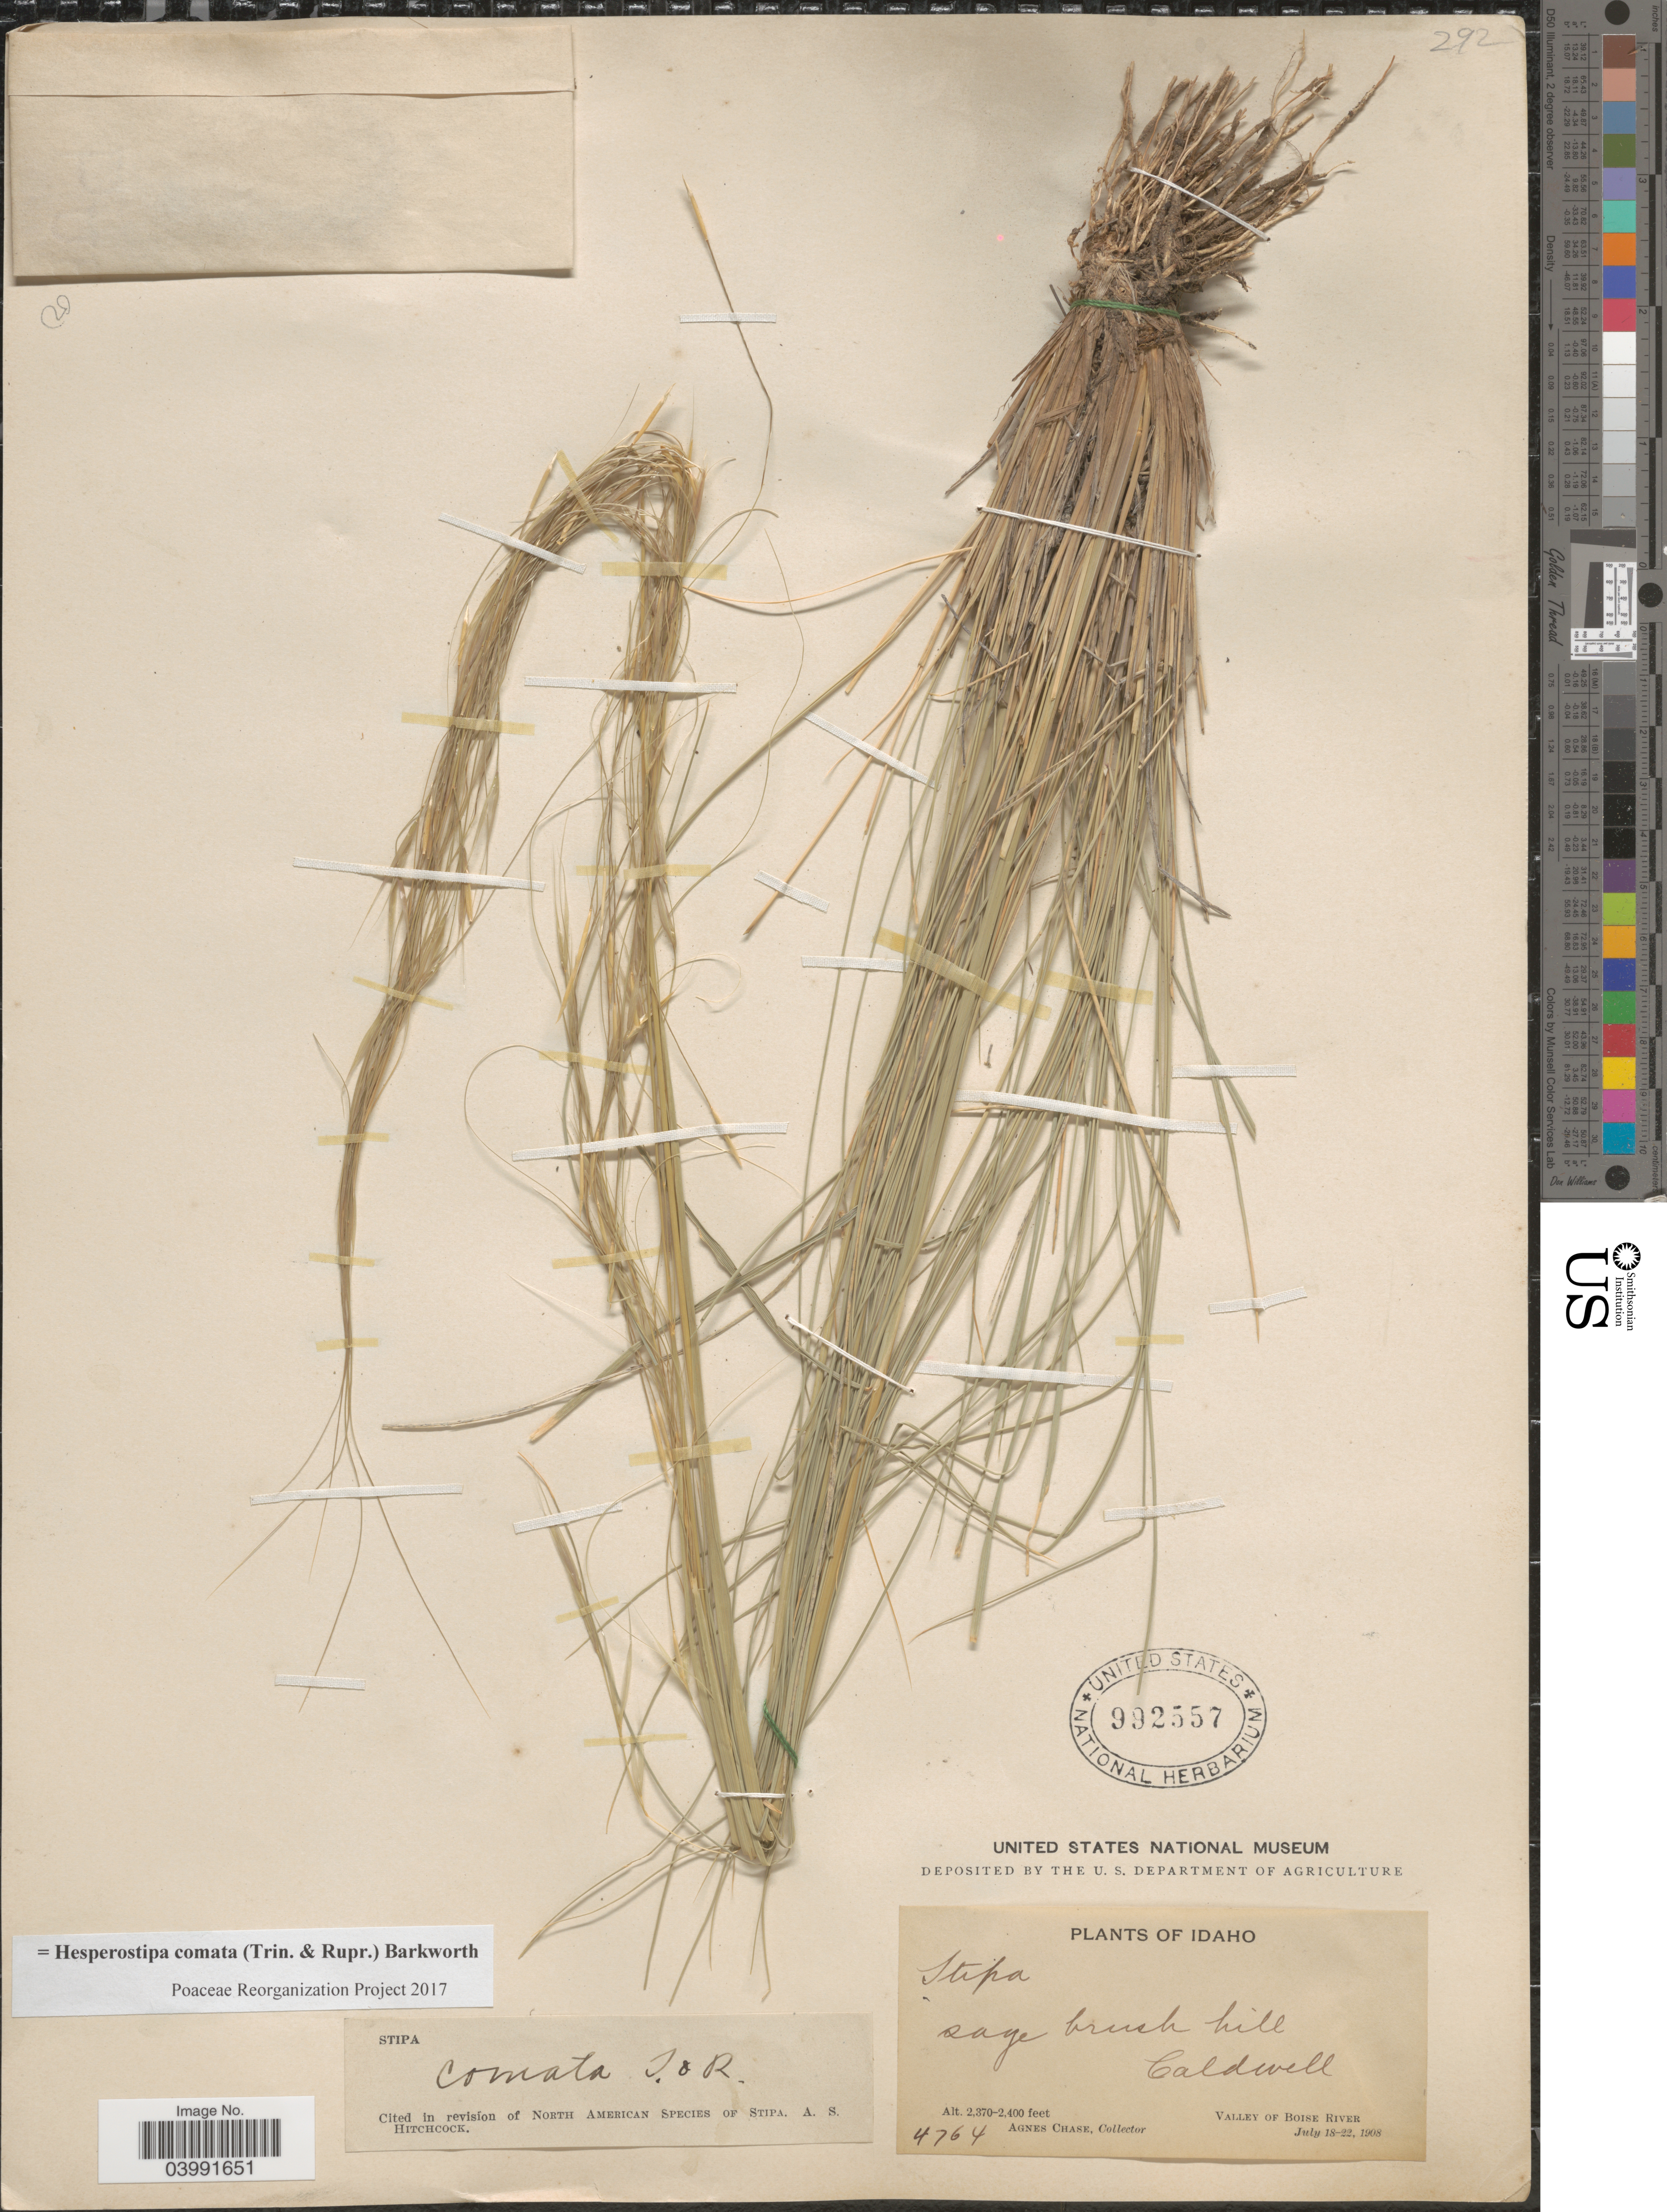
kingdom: Plantae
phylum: Tracheophyta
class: Liliopsida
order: Poales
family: Poaceae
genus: Hesperostipa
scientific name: Hesperostipa comata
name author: (Trin. & Rupr.) Barkworth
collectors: A. Chase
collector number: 4764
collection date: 1908-07-18/1908-07-22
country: United States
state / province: Idaho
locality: Caldwell. Valley of Boise River.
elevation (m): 722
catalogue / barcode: US 992557